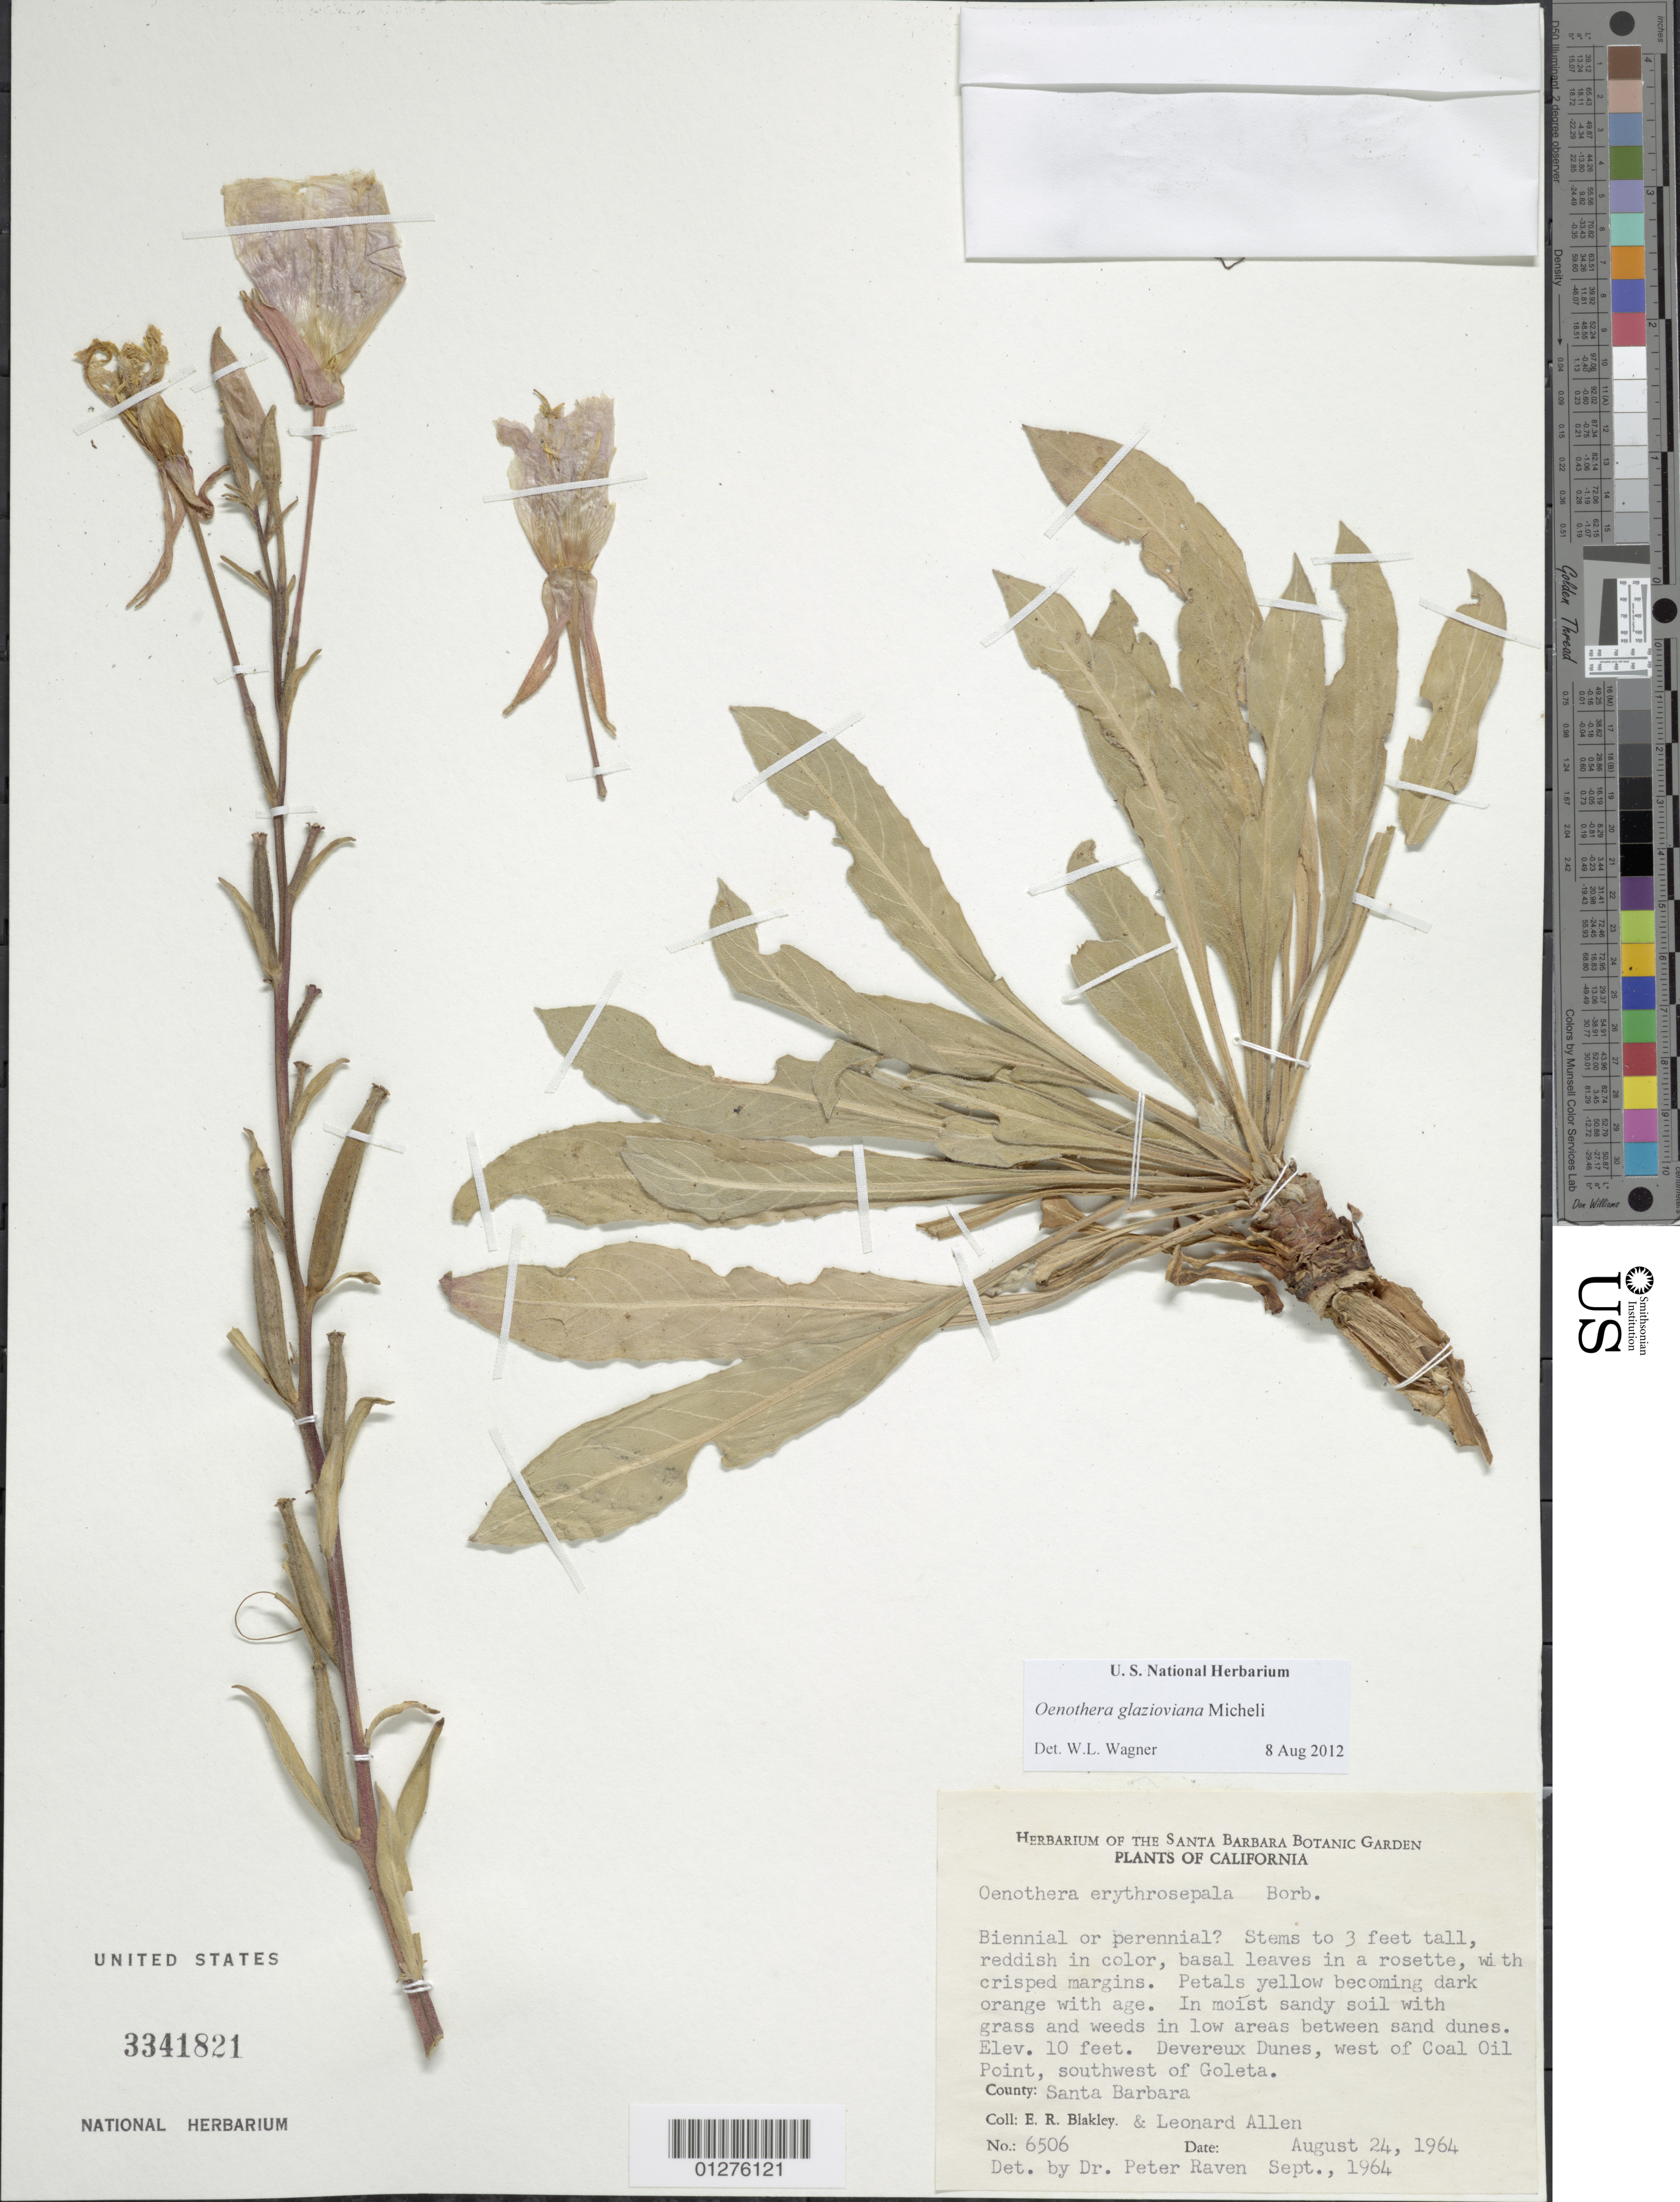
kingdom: Plantae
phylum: Tracheophyta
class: Magnoliopsida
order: Myrtales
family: Onagraceae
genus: Oenothera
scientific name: Oenothera glazioviana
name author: Micheli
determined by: Wagner, W. L., (BOT), Smithsonian Institution - National Museum of Natural History (UNITED STATES)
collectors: E. R. Blakley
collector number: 6506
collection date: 1964-08-24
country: United States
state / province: California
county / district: Santa Barbara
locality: Devereux Dunes, west of Coal Oil Point, southwest of Goleta.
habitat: In moist sandy soil.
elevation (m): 3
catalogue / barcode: US 3341821